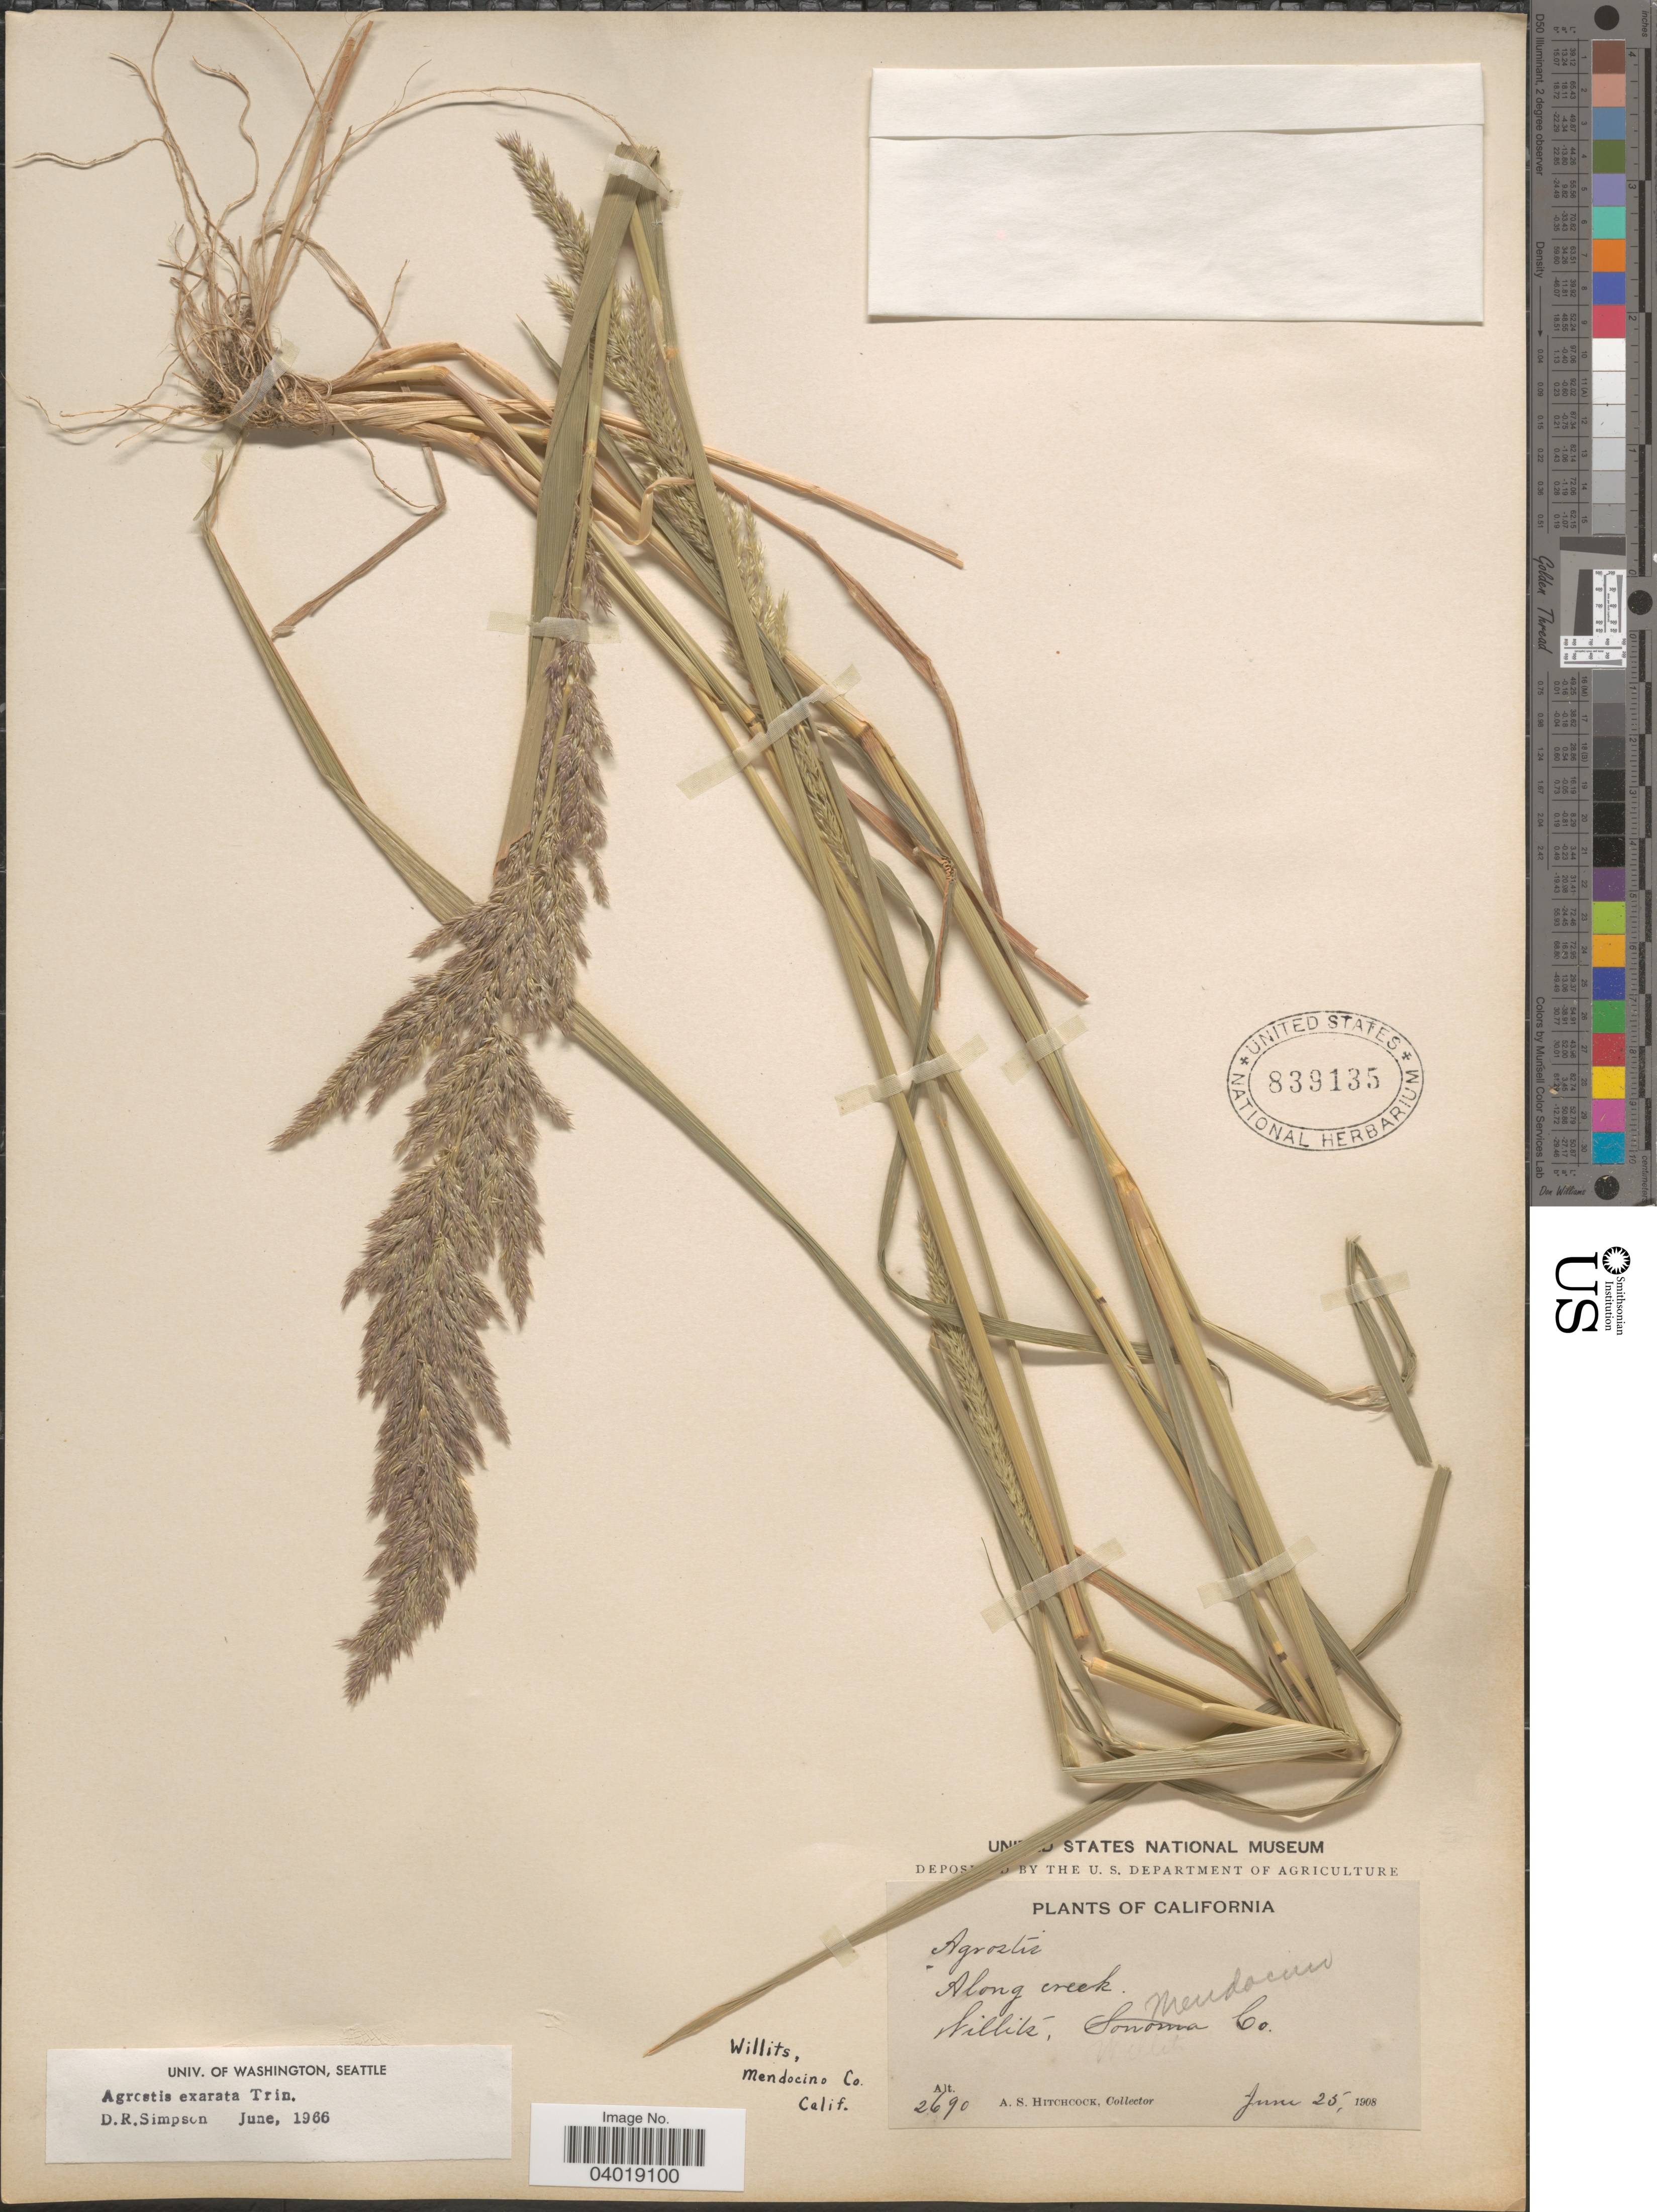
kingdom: Plantae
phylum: Tracheophyta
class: Liliopsida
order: Poales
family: Poaceae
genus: Agrostis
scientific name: Agrostis exarata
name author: Trin.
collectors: A. S. Hitchcock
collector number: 2690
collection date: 1908-06-25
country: United States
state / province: California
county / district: Mendocino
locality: Along creek. Willits, Mendocino Co.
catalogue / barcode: US 839135